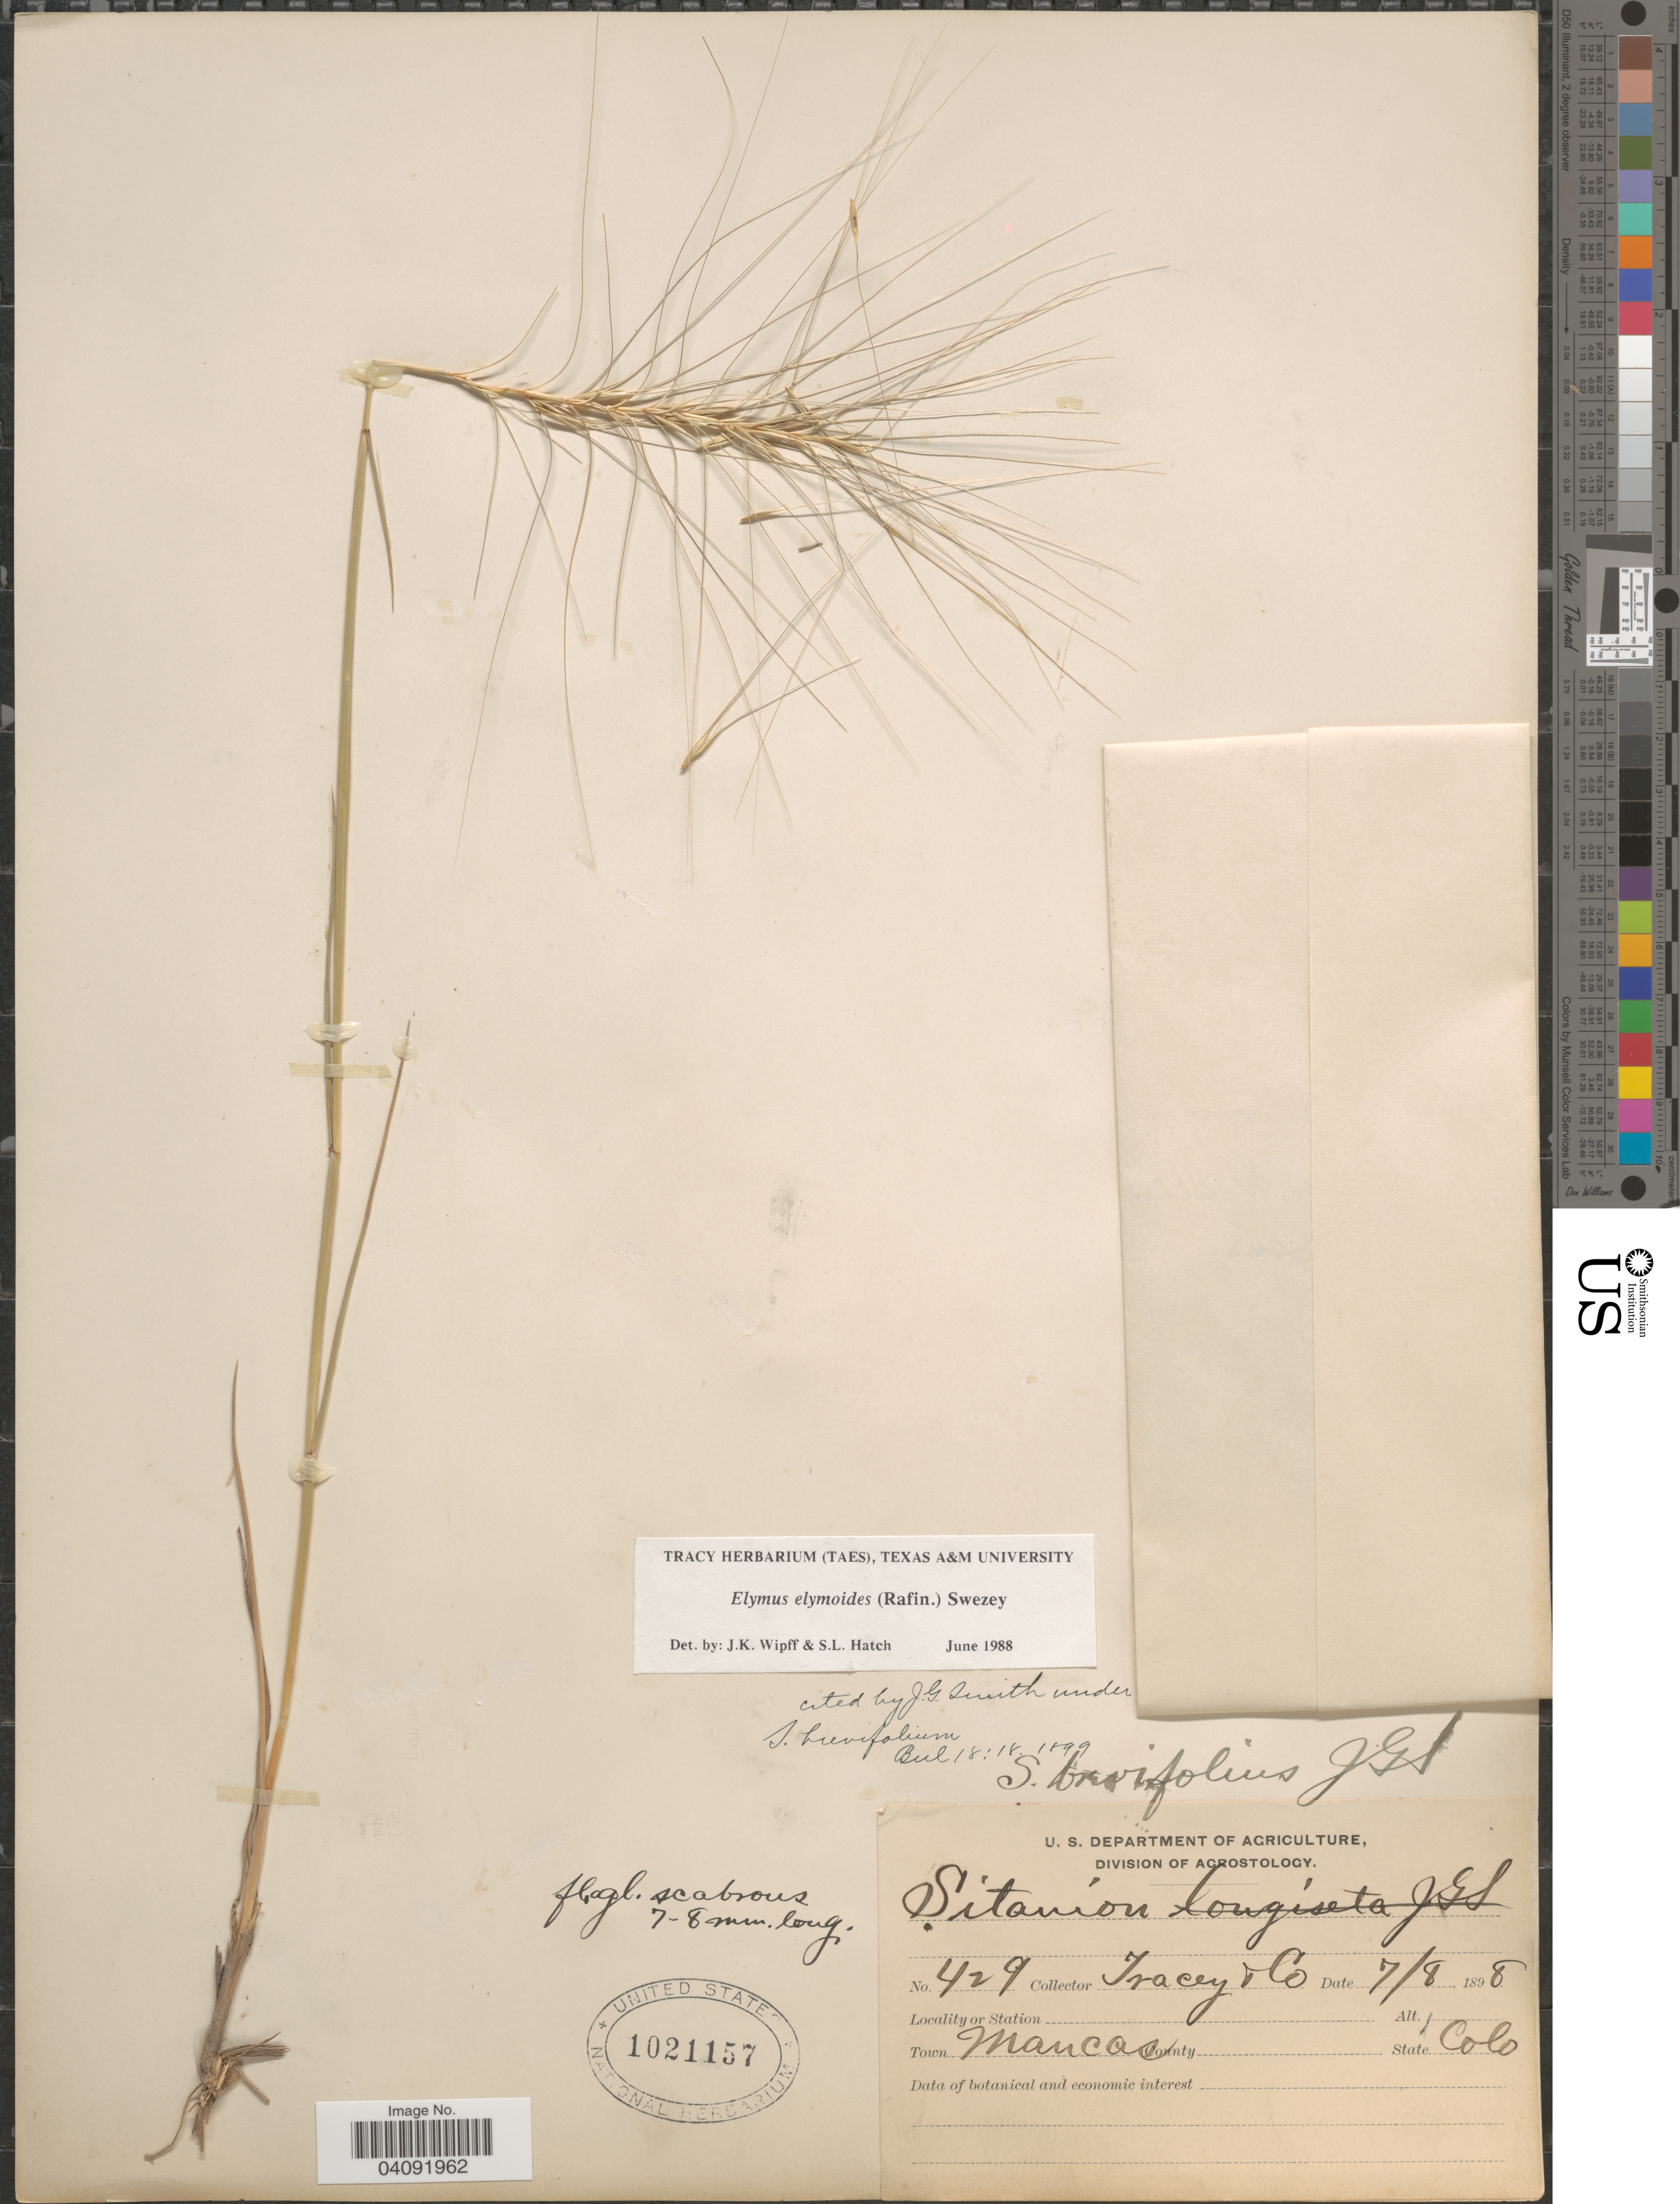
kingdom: Plantae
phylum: Tracheophyta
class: Liliopsida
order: Poales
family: Poaceae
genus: Elymus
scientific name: Elymus elymoides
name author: (Raf.) Swezey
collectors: Tracey & et al.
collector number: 429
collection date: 1898-07-08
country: United States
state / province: Colorado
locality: Town Mancas.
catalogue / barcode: US 1021157